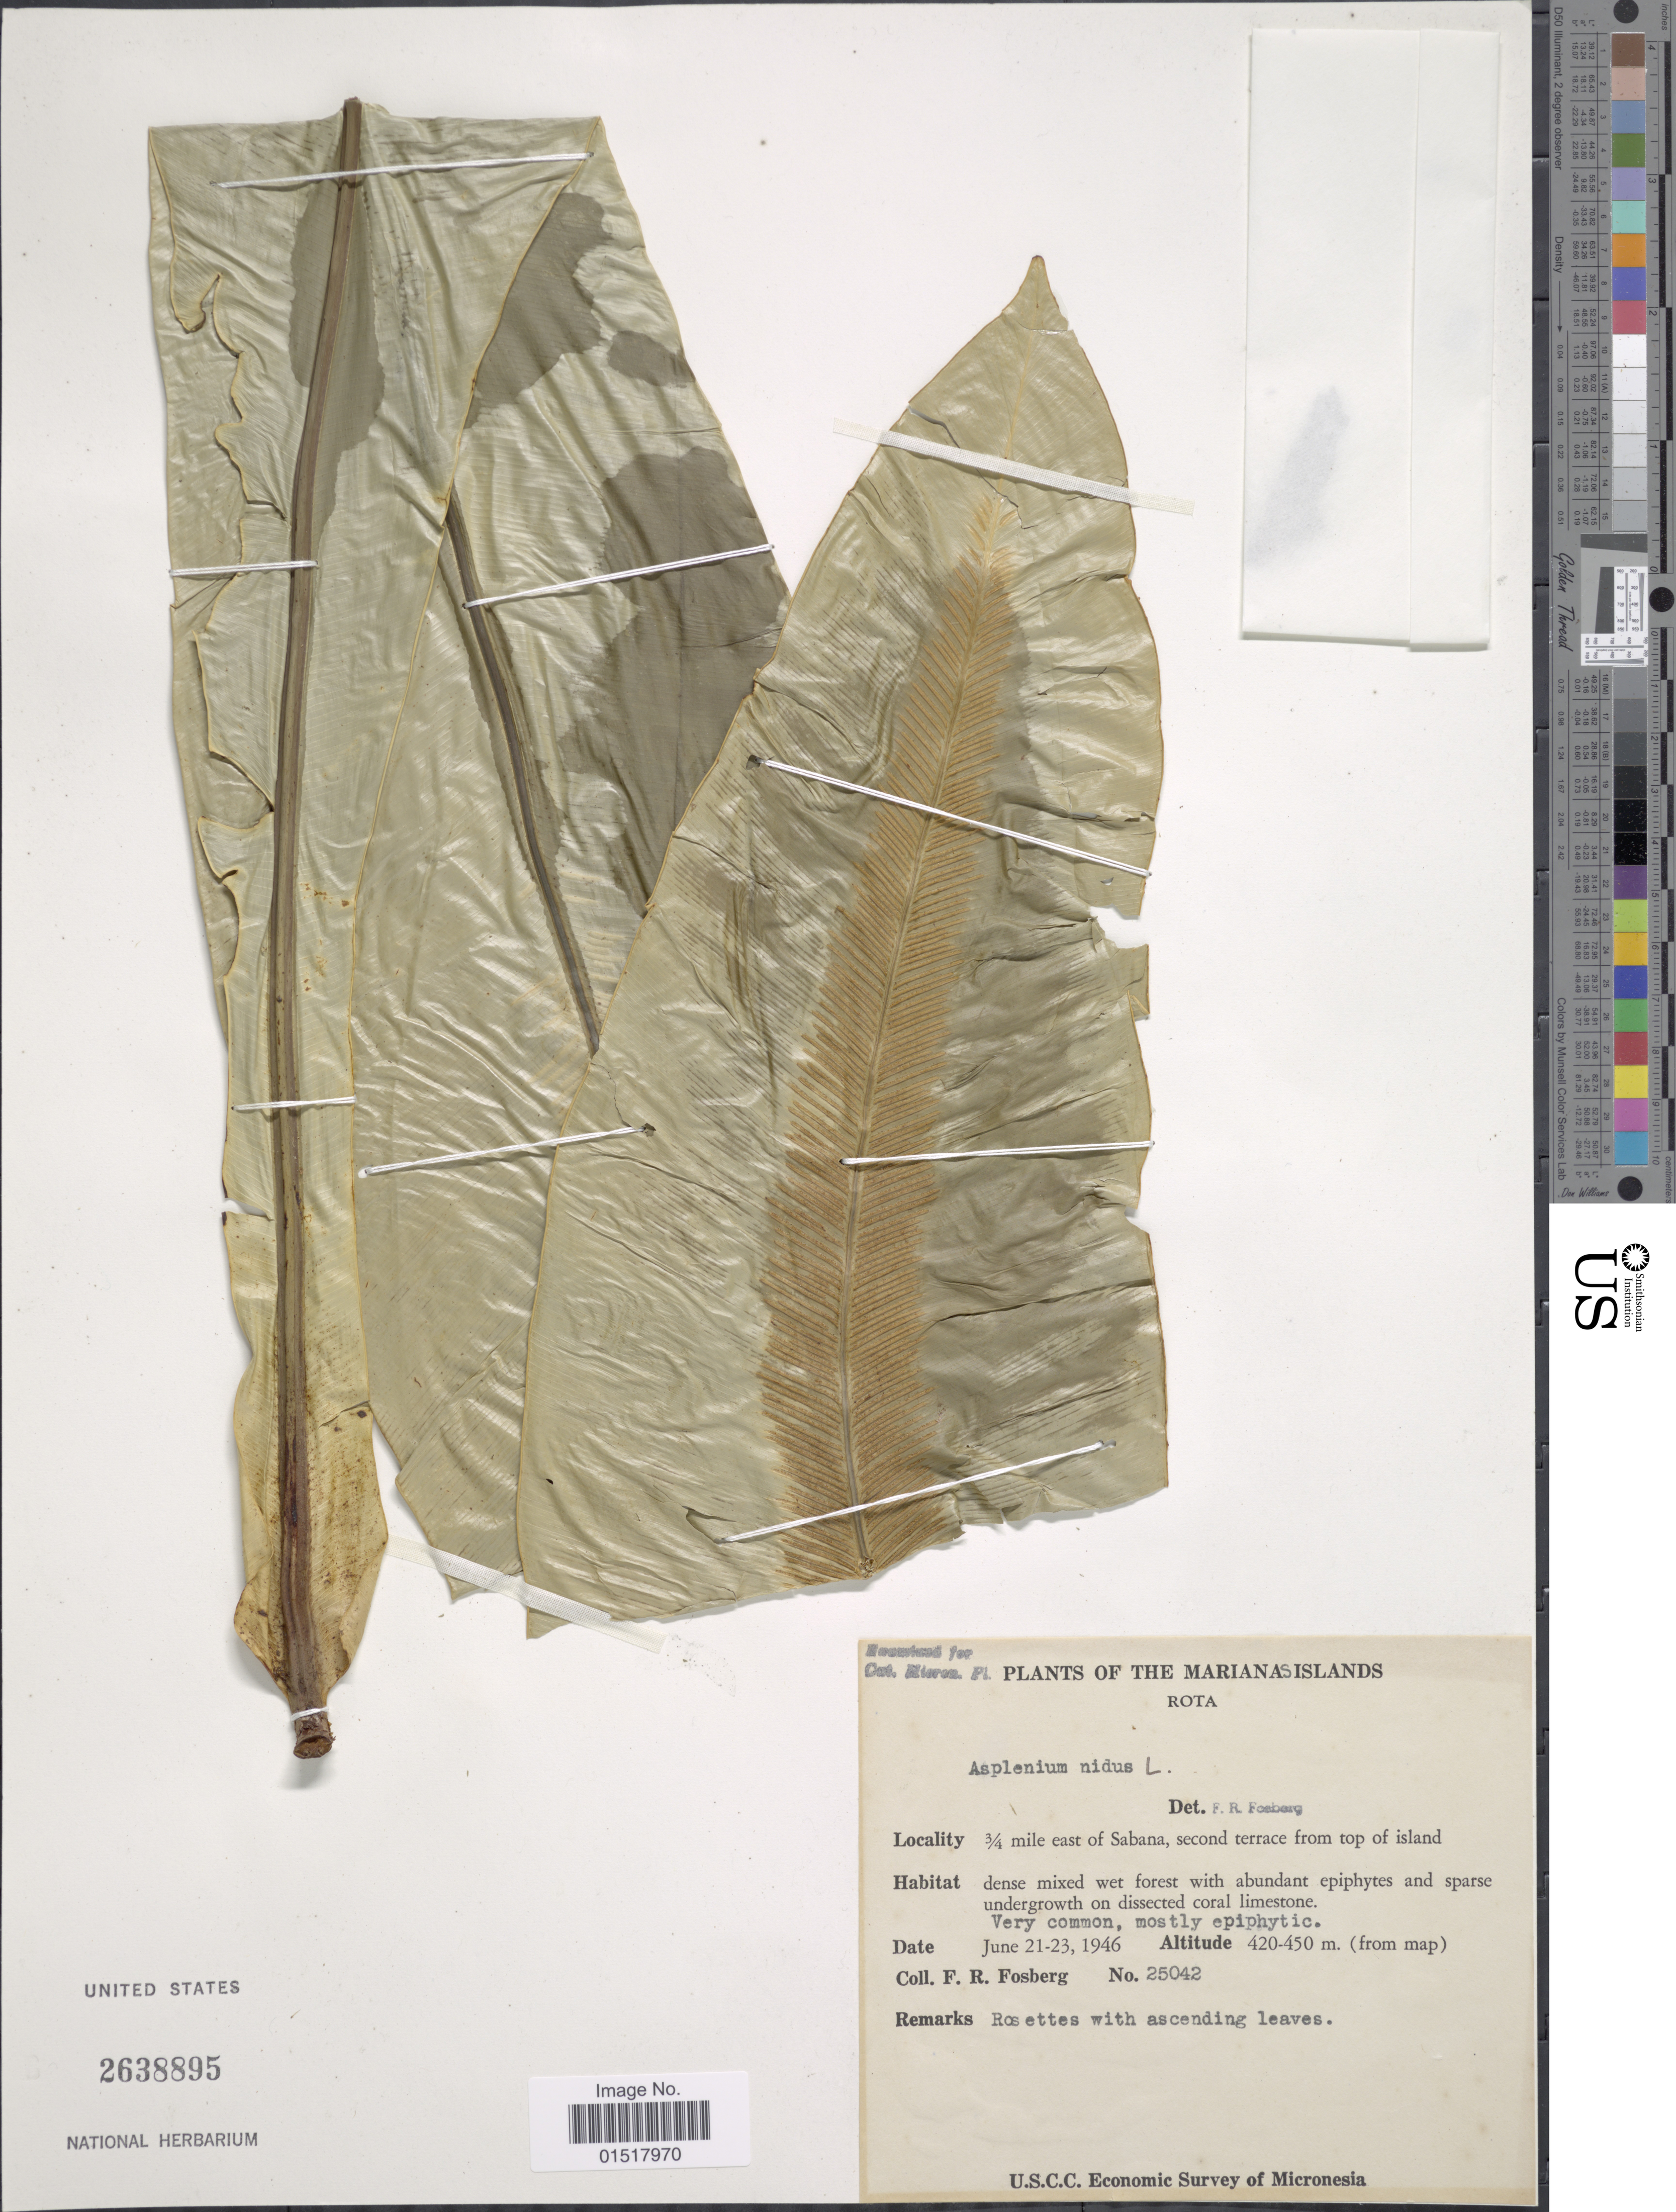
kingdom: Plantae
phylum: Tracheophyta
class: Polypodiopsida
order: Polypodiales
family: Aspleniaceae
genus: Asplenium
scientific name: Asplenium nidus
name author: L.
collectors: F. R. Fosberg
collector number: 25042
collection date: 1946-06-21/1946-06-23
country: Northern Mariana Islands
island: Rota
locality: Rota. ¾ mile east of Sabana, second terrace from top of island.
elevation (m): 420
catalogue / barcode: US 2638895